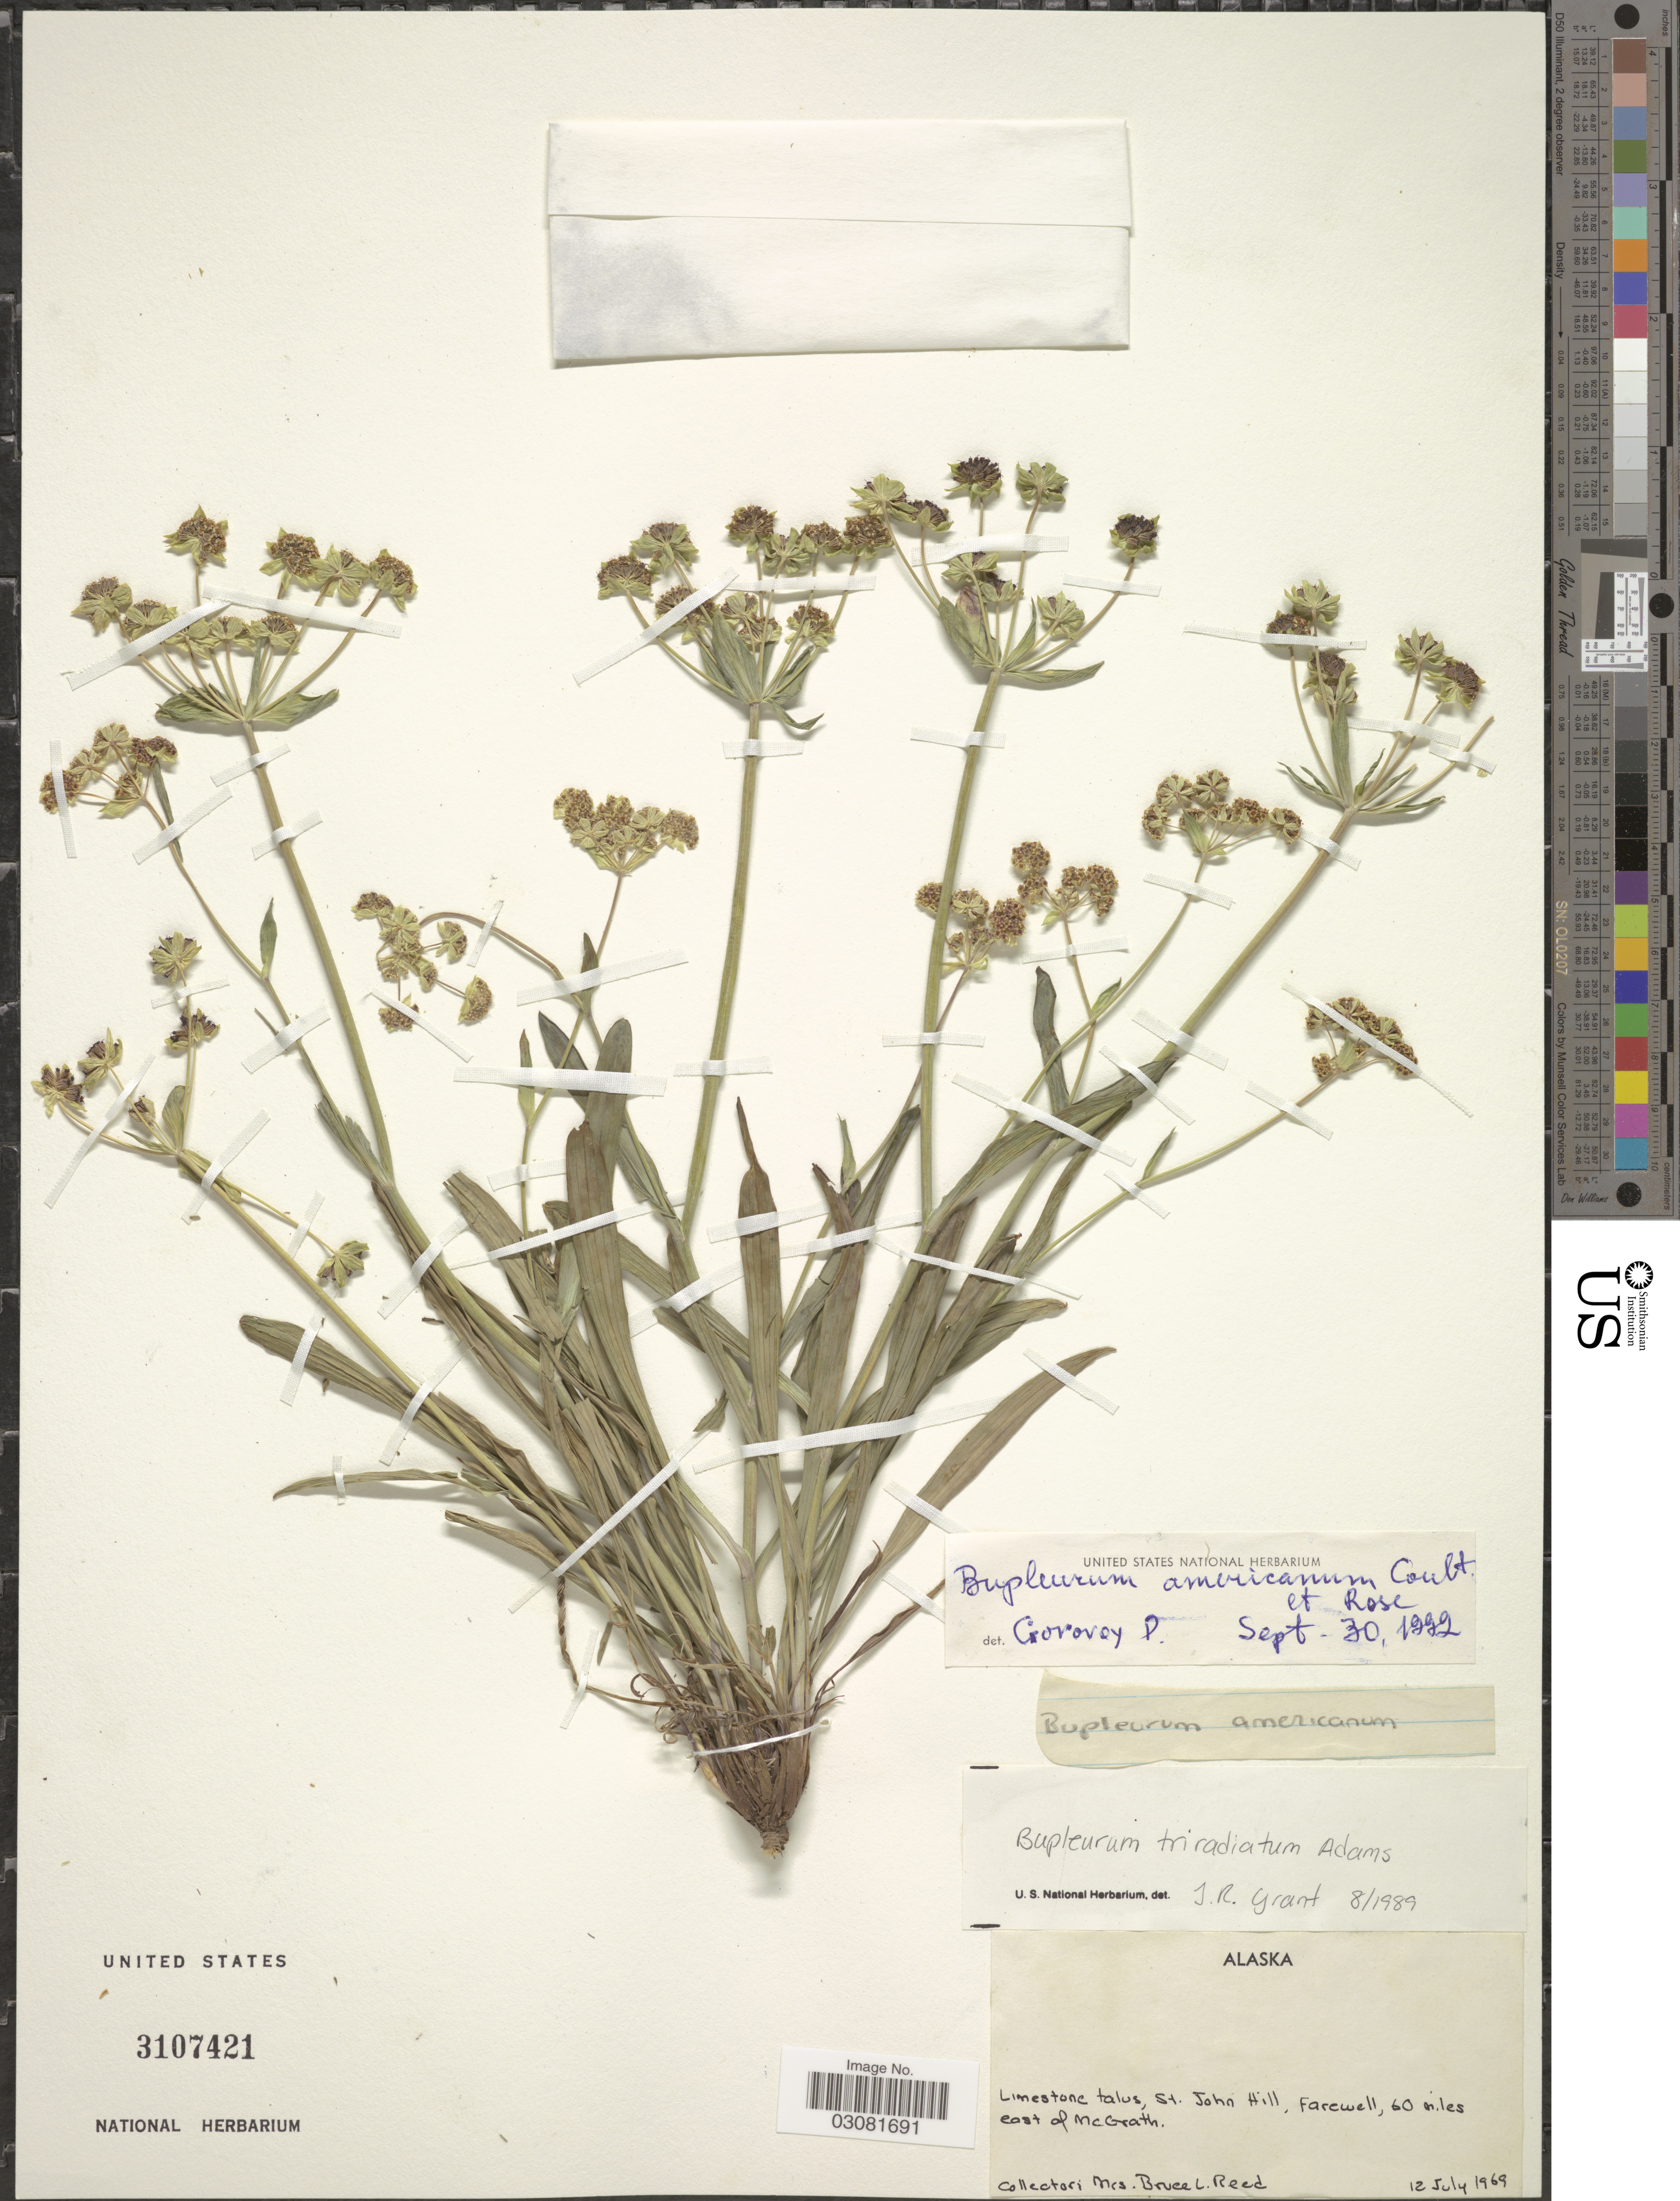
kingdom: Plantae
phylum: Tracheophyta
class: Magnoliopsida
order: Apiales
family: Apiaceae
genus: Bupleurum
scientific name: Bupleurum triradiatum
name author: Hoffm. ex Adams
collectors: B. Reed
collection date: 1969-07-12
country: United States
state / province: Alaska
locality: Limestone talus, St. John Hill, Farewell, 60 miles east of McGrath.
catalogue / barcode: US 3107421